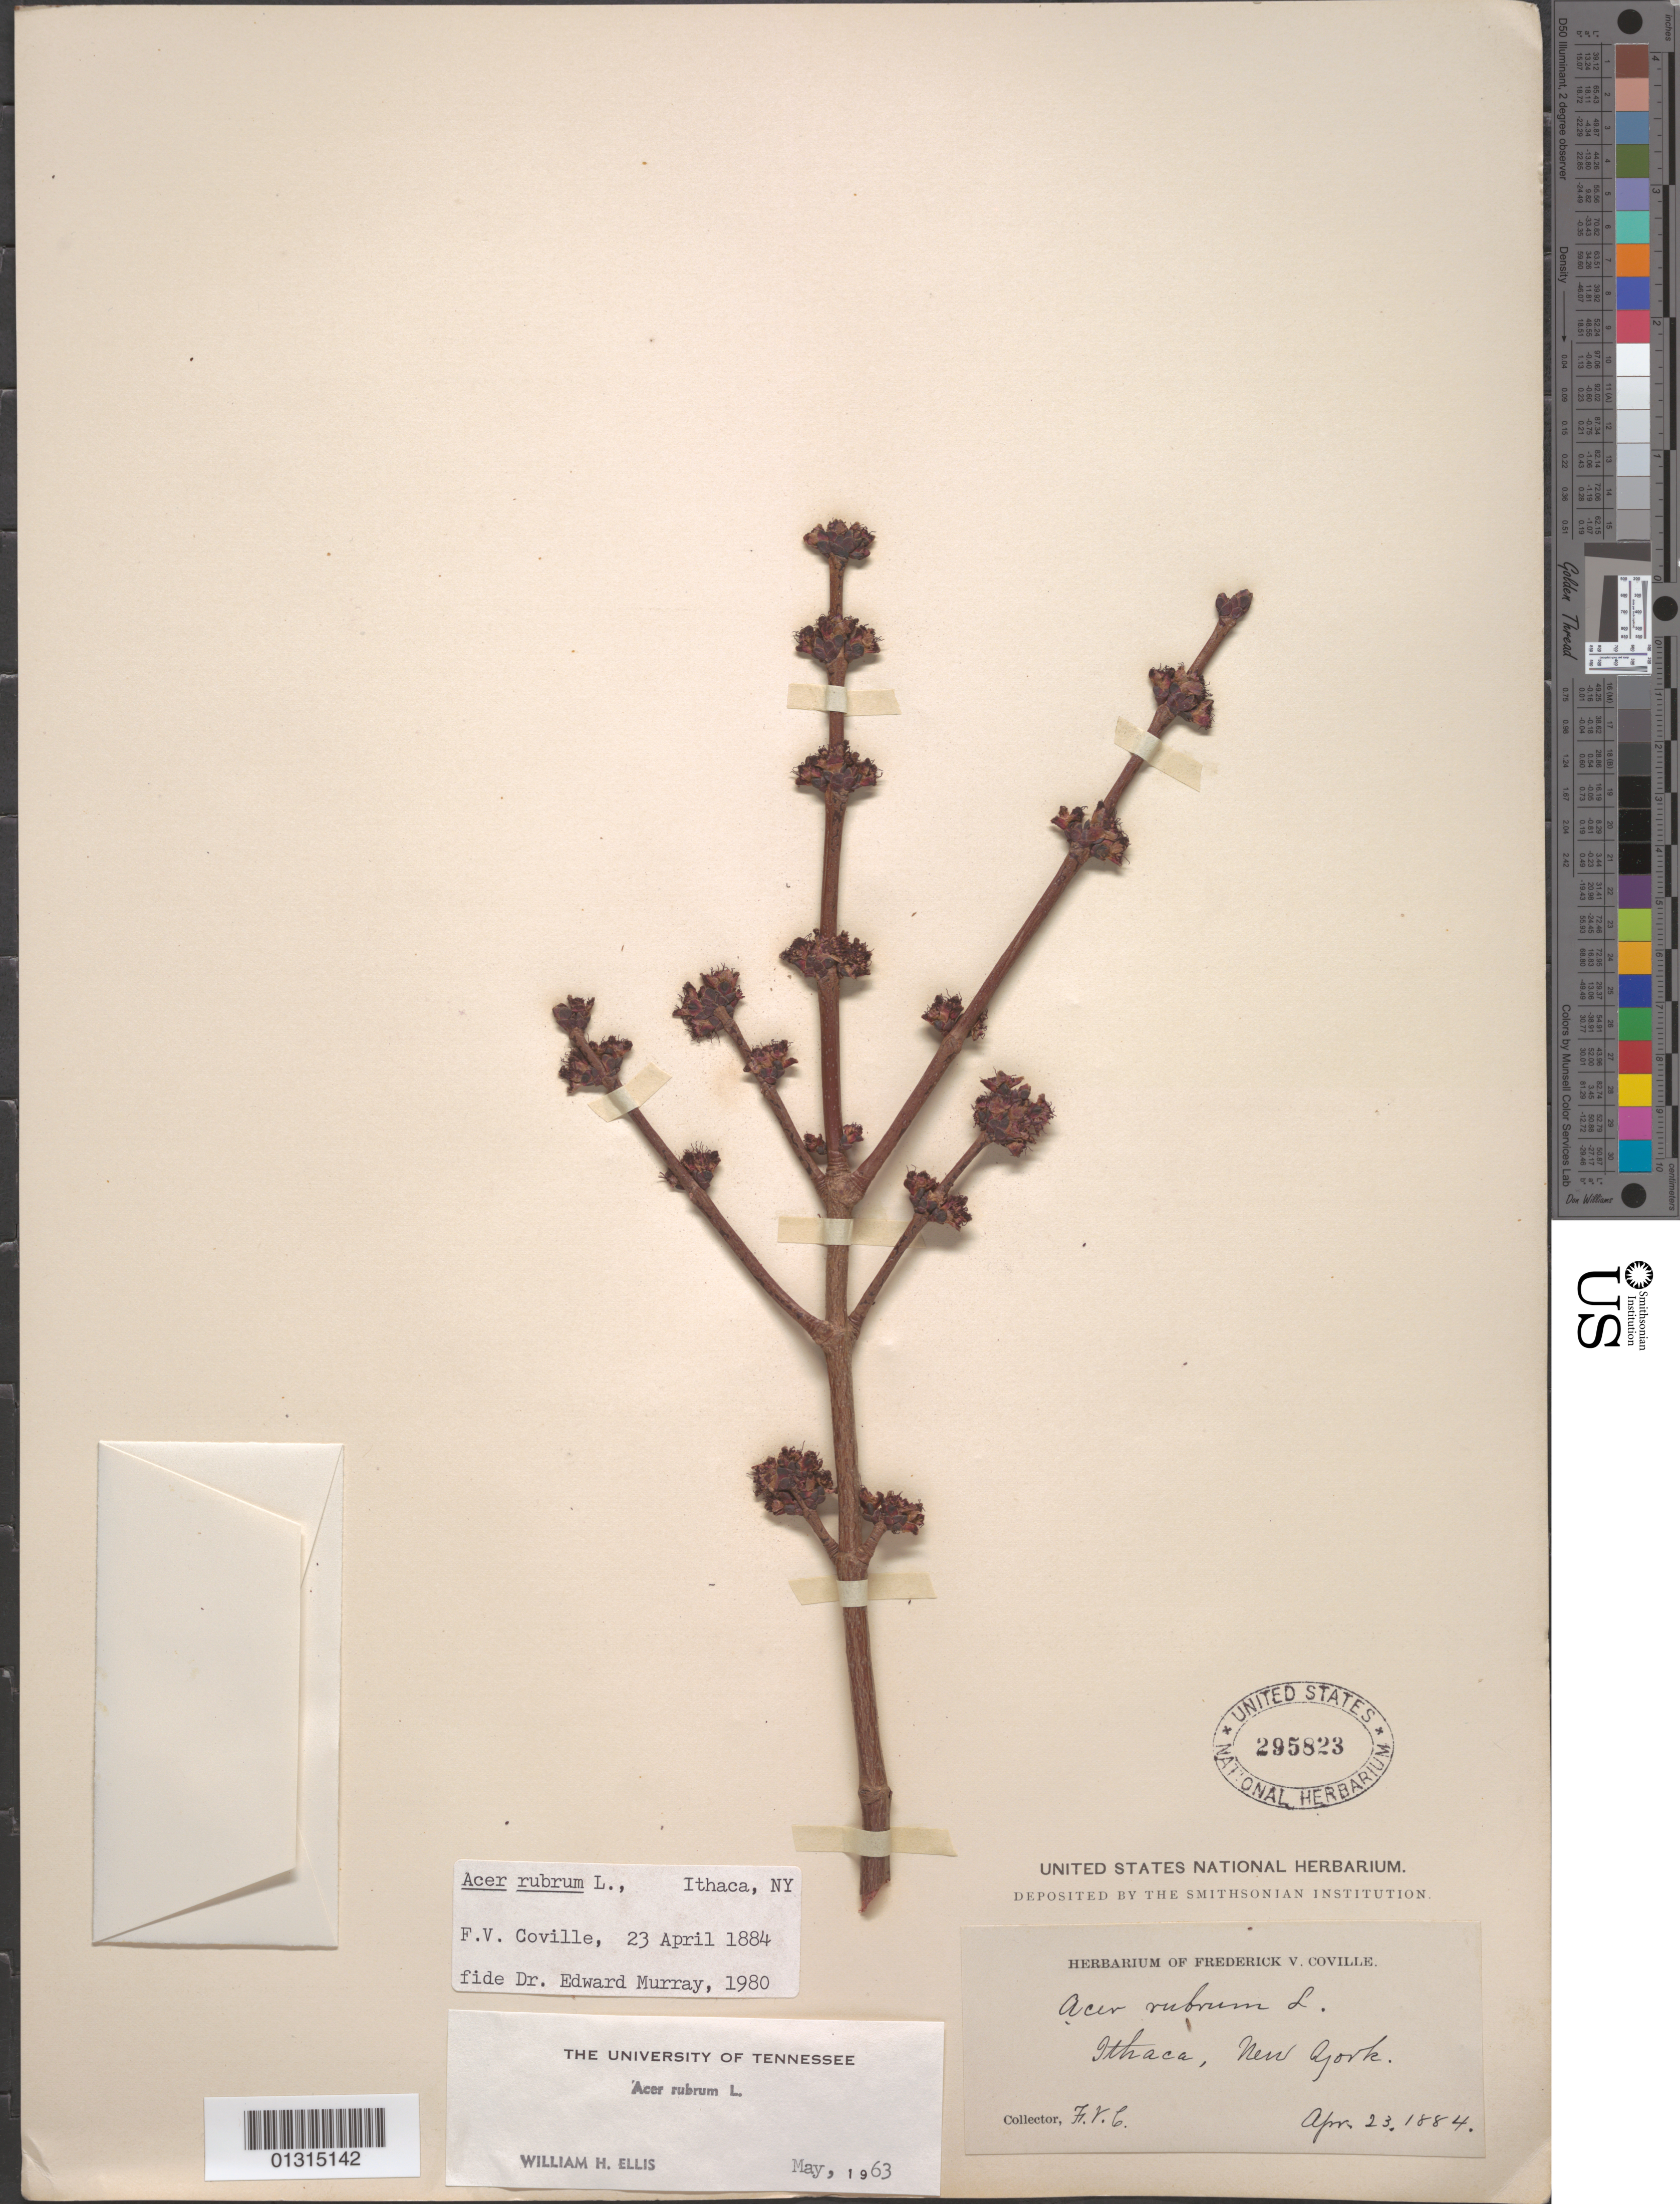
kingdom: Plantae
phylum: Tracheophyta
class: Magnoliopsida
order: Sapindales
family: Sapindaceae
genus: Acer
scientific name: Acer rubrum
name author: L.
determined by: Ellis, W. H.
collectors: F. V. Coville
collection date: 1884-04-23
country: United States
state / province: New York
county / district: Tompkins County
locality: Ithaca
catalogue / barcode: US 295823